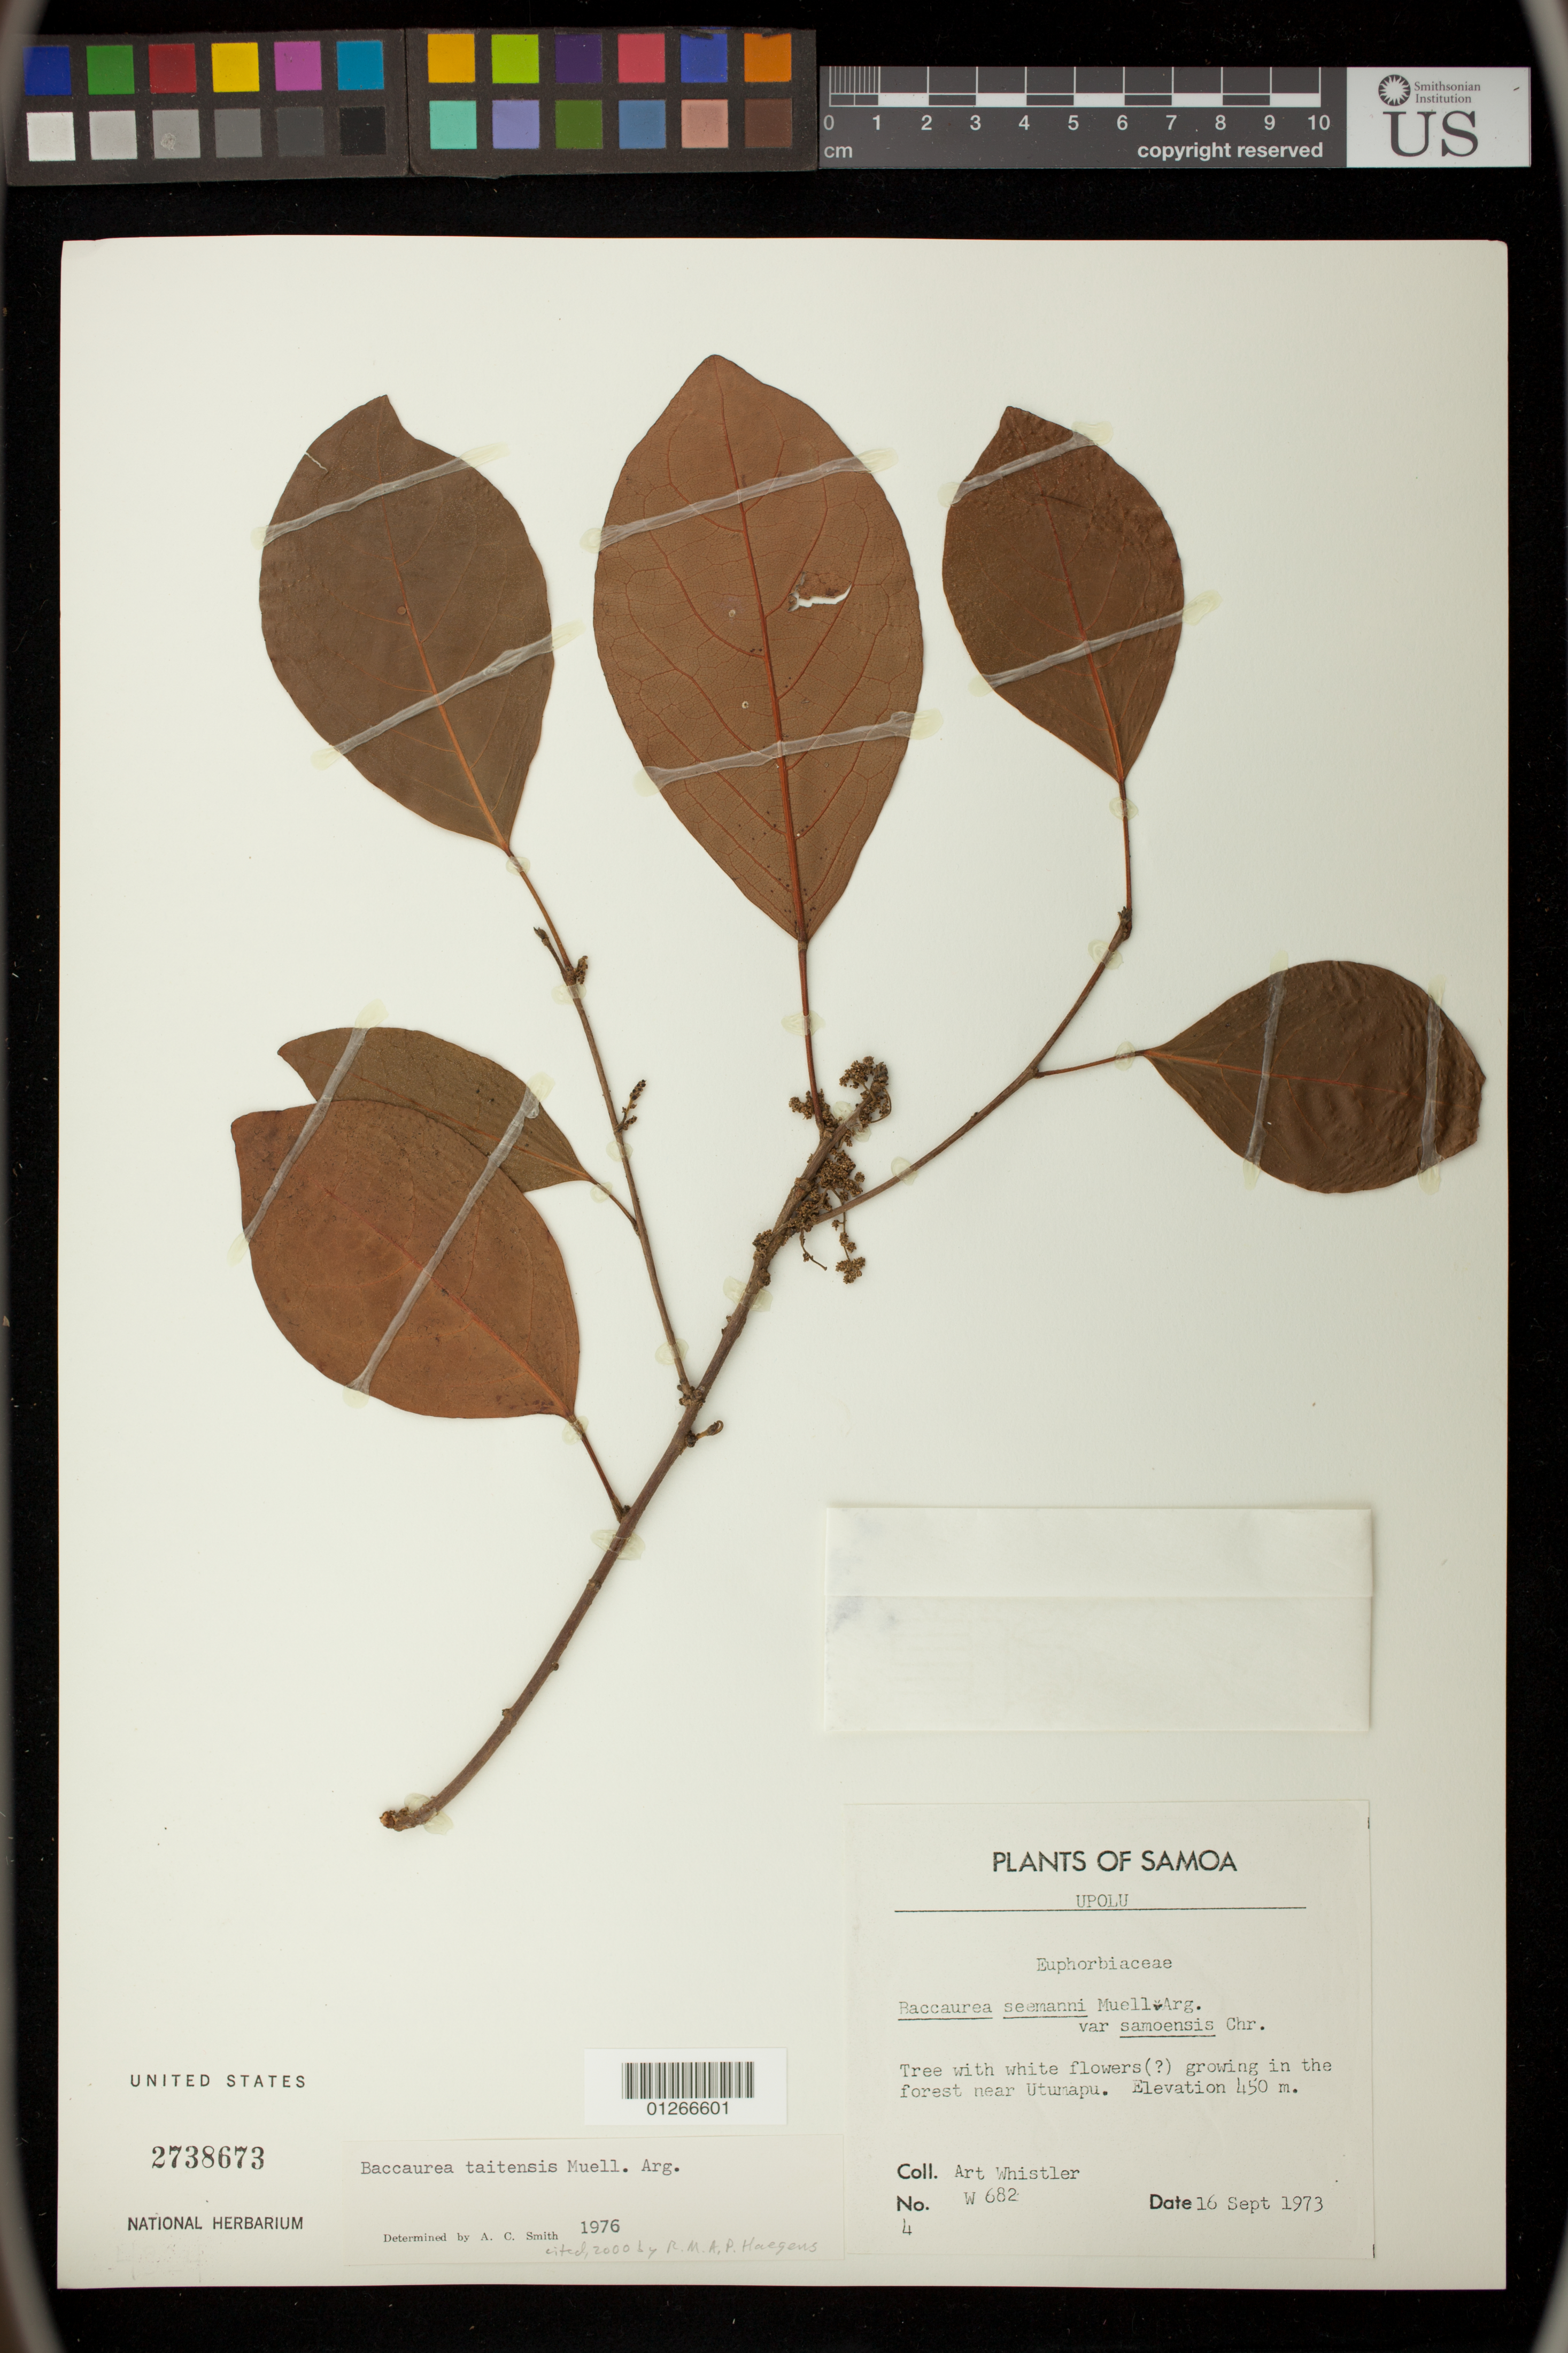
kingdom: Plantae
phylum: Tracheophyta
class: Magnoliopsida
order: Malpighiales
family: Phyllanthaceae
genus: Baccaurea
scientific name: Baccaurea taitensis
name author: Müll. Arg. in DC.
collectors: A. Whistler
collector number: W 682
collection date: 1973-09-16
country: Samoa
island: Upolu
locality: Forest near Utumapu.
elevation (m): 450